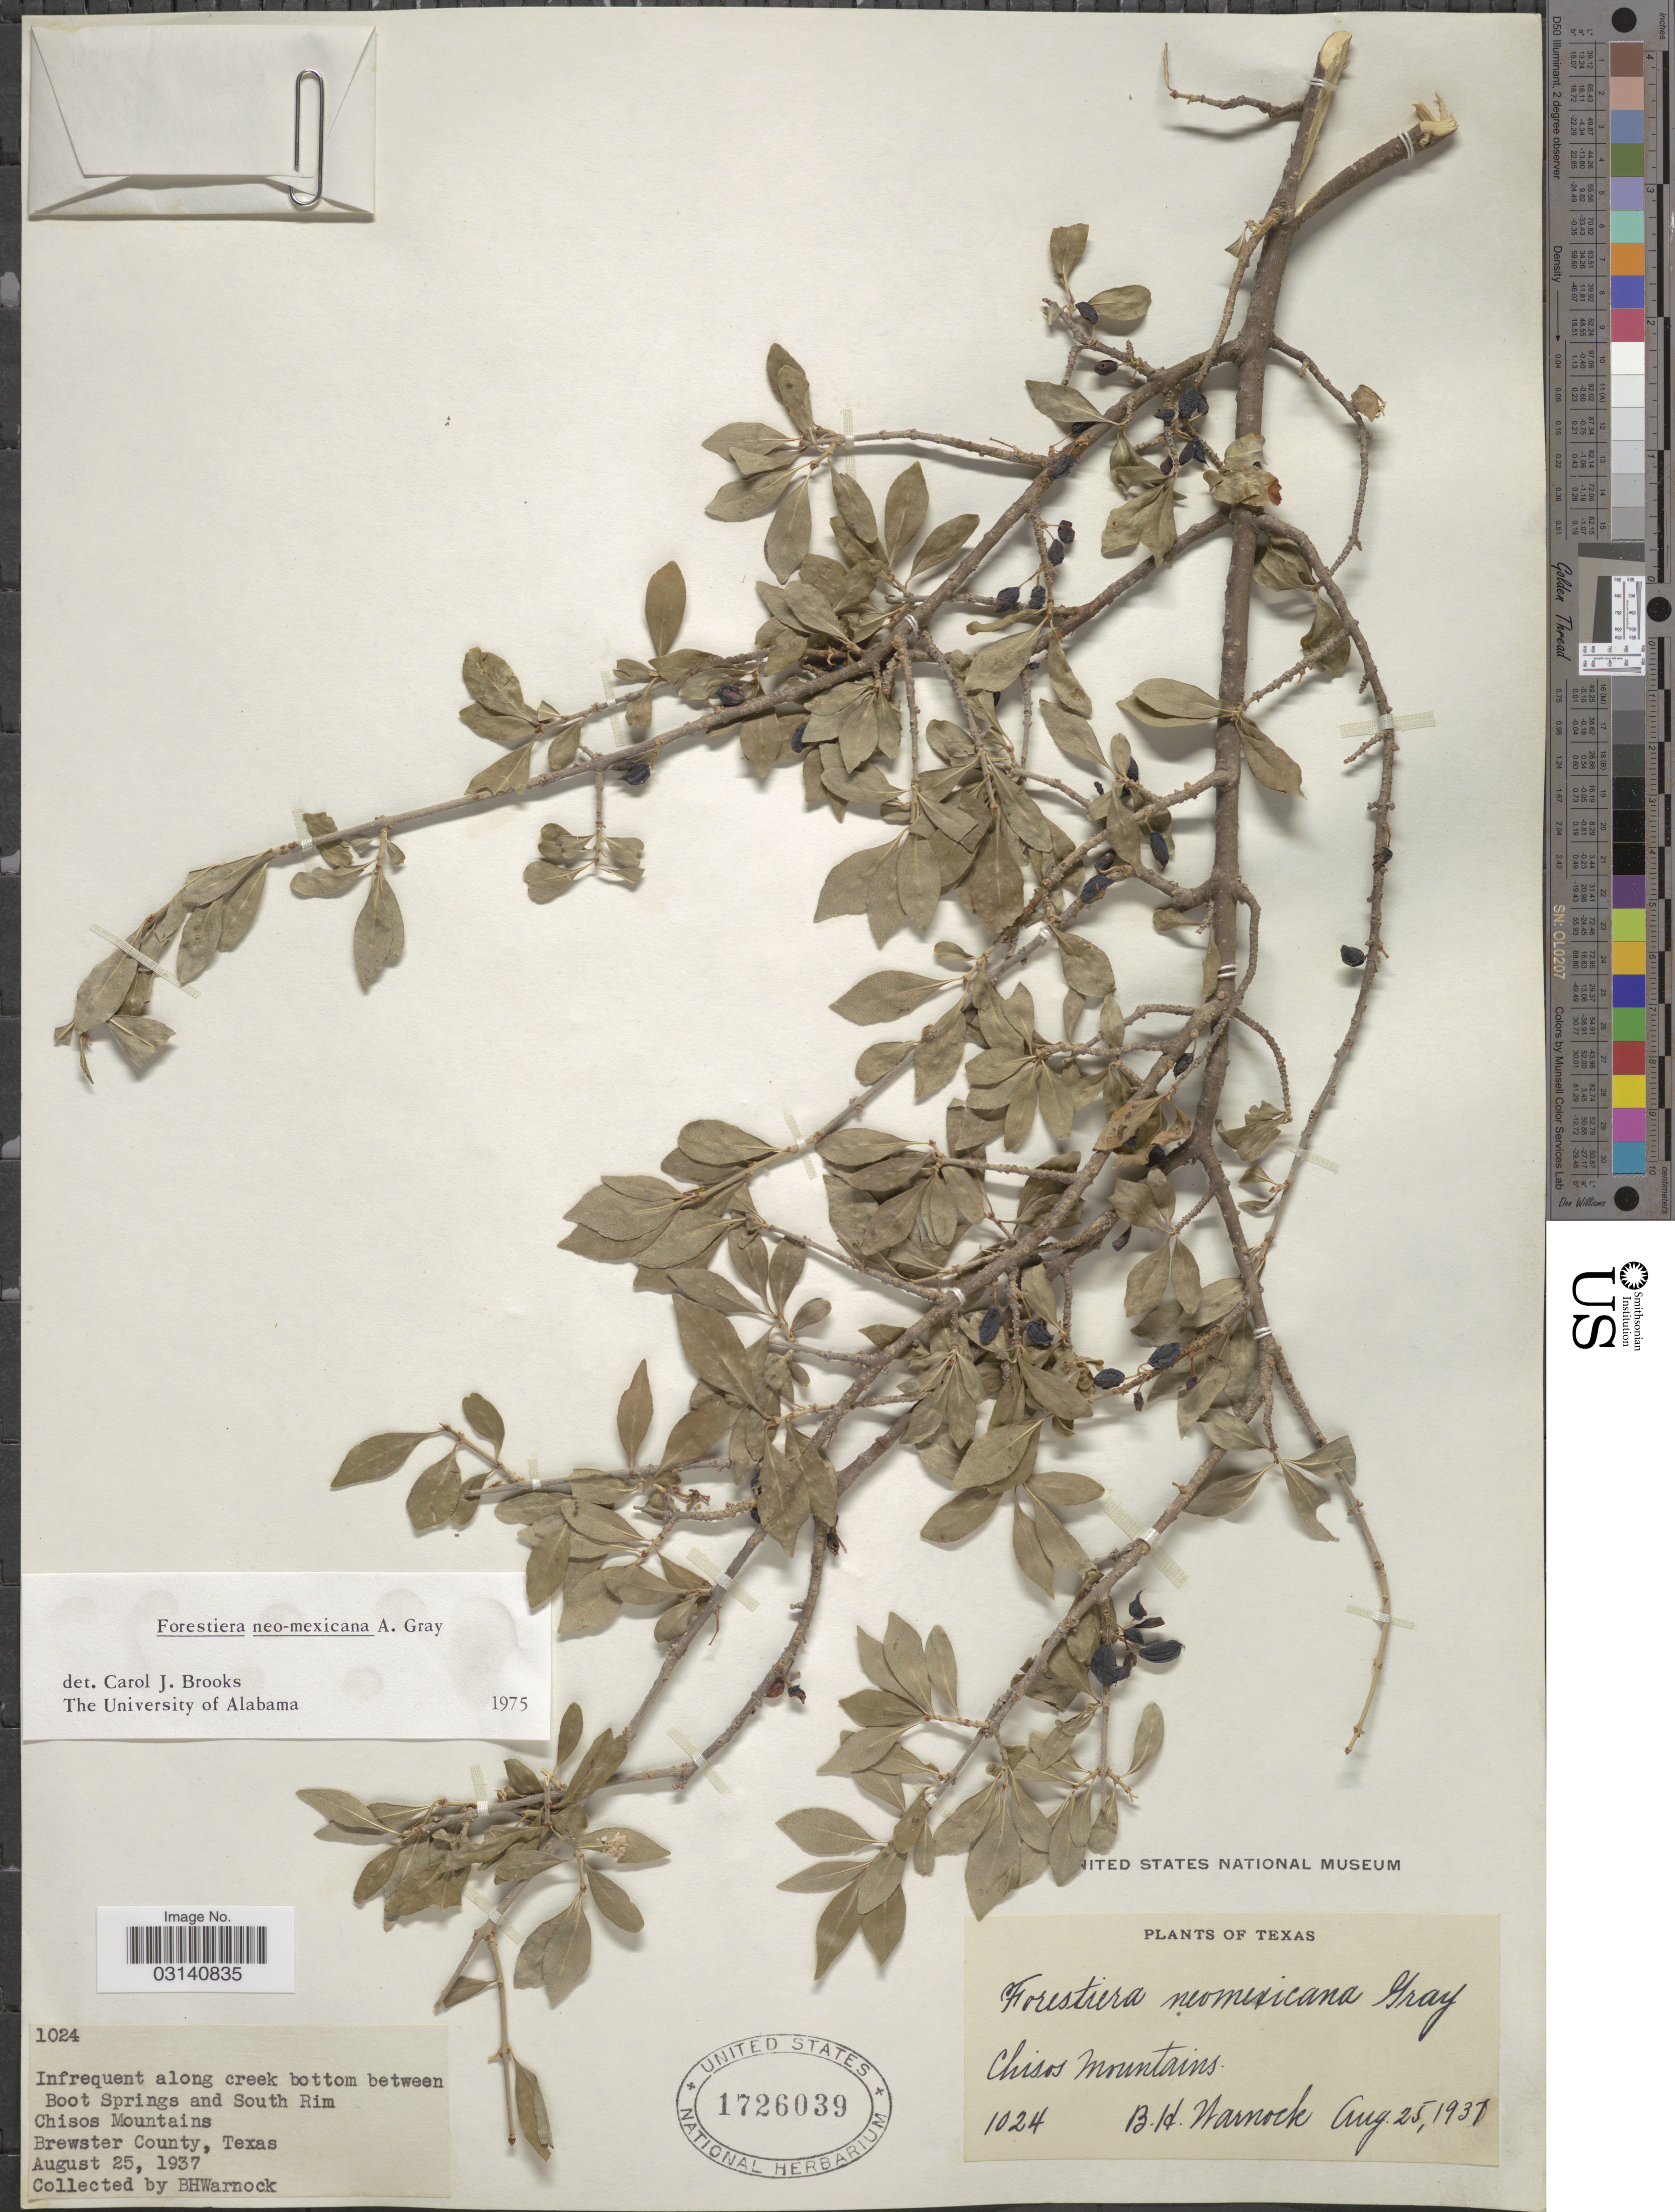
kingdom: Plantae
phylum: Tracheophyta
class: Magnoliopsida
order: Lamiales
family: Oleaceae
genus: Forestiera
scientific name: Forestiera neomexicana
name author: A. Gray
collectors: B. H. Warnock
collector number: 1024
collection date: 1937-08-25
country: United States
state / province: Texas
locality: Along creek bottom between Boot Springs and South Rim Chisos Mountains. Brewster County.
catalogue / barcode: US 1726039